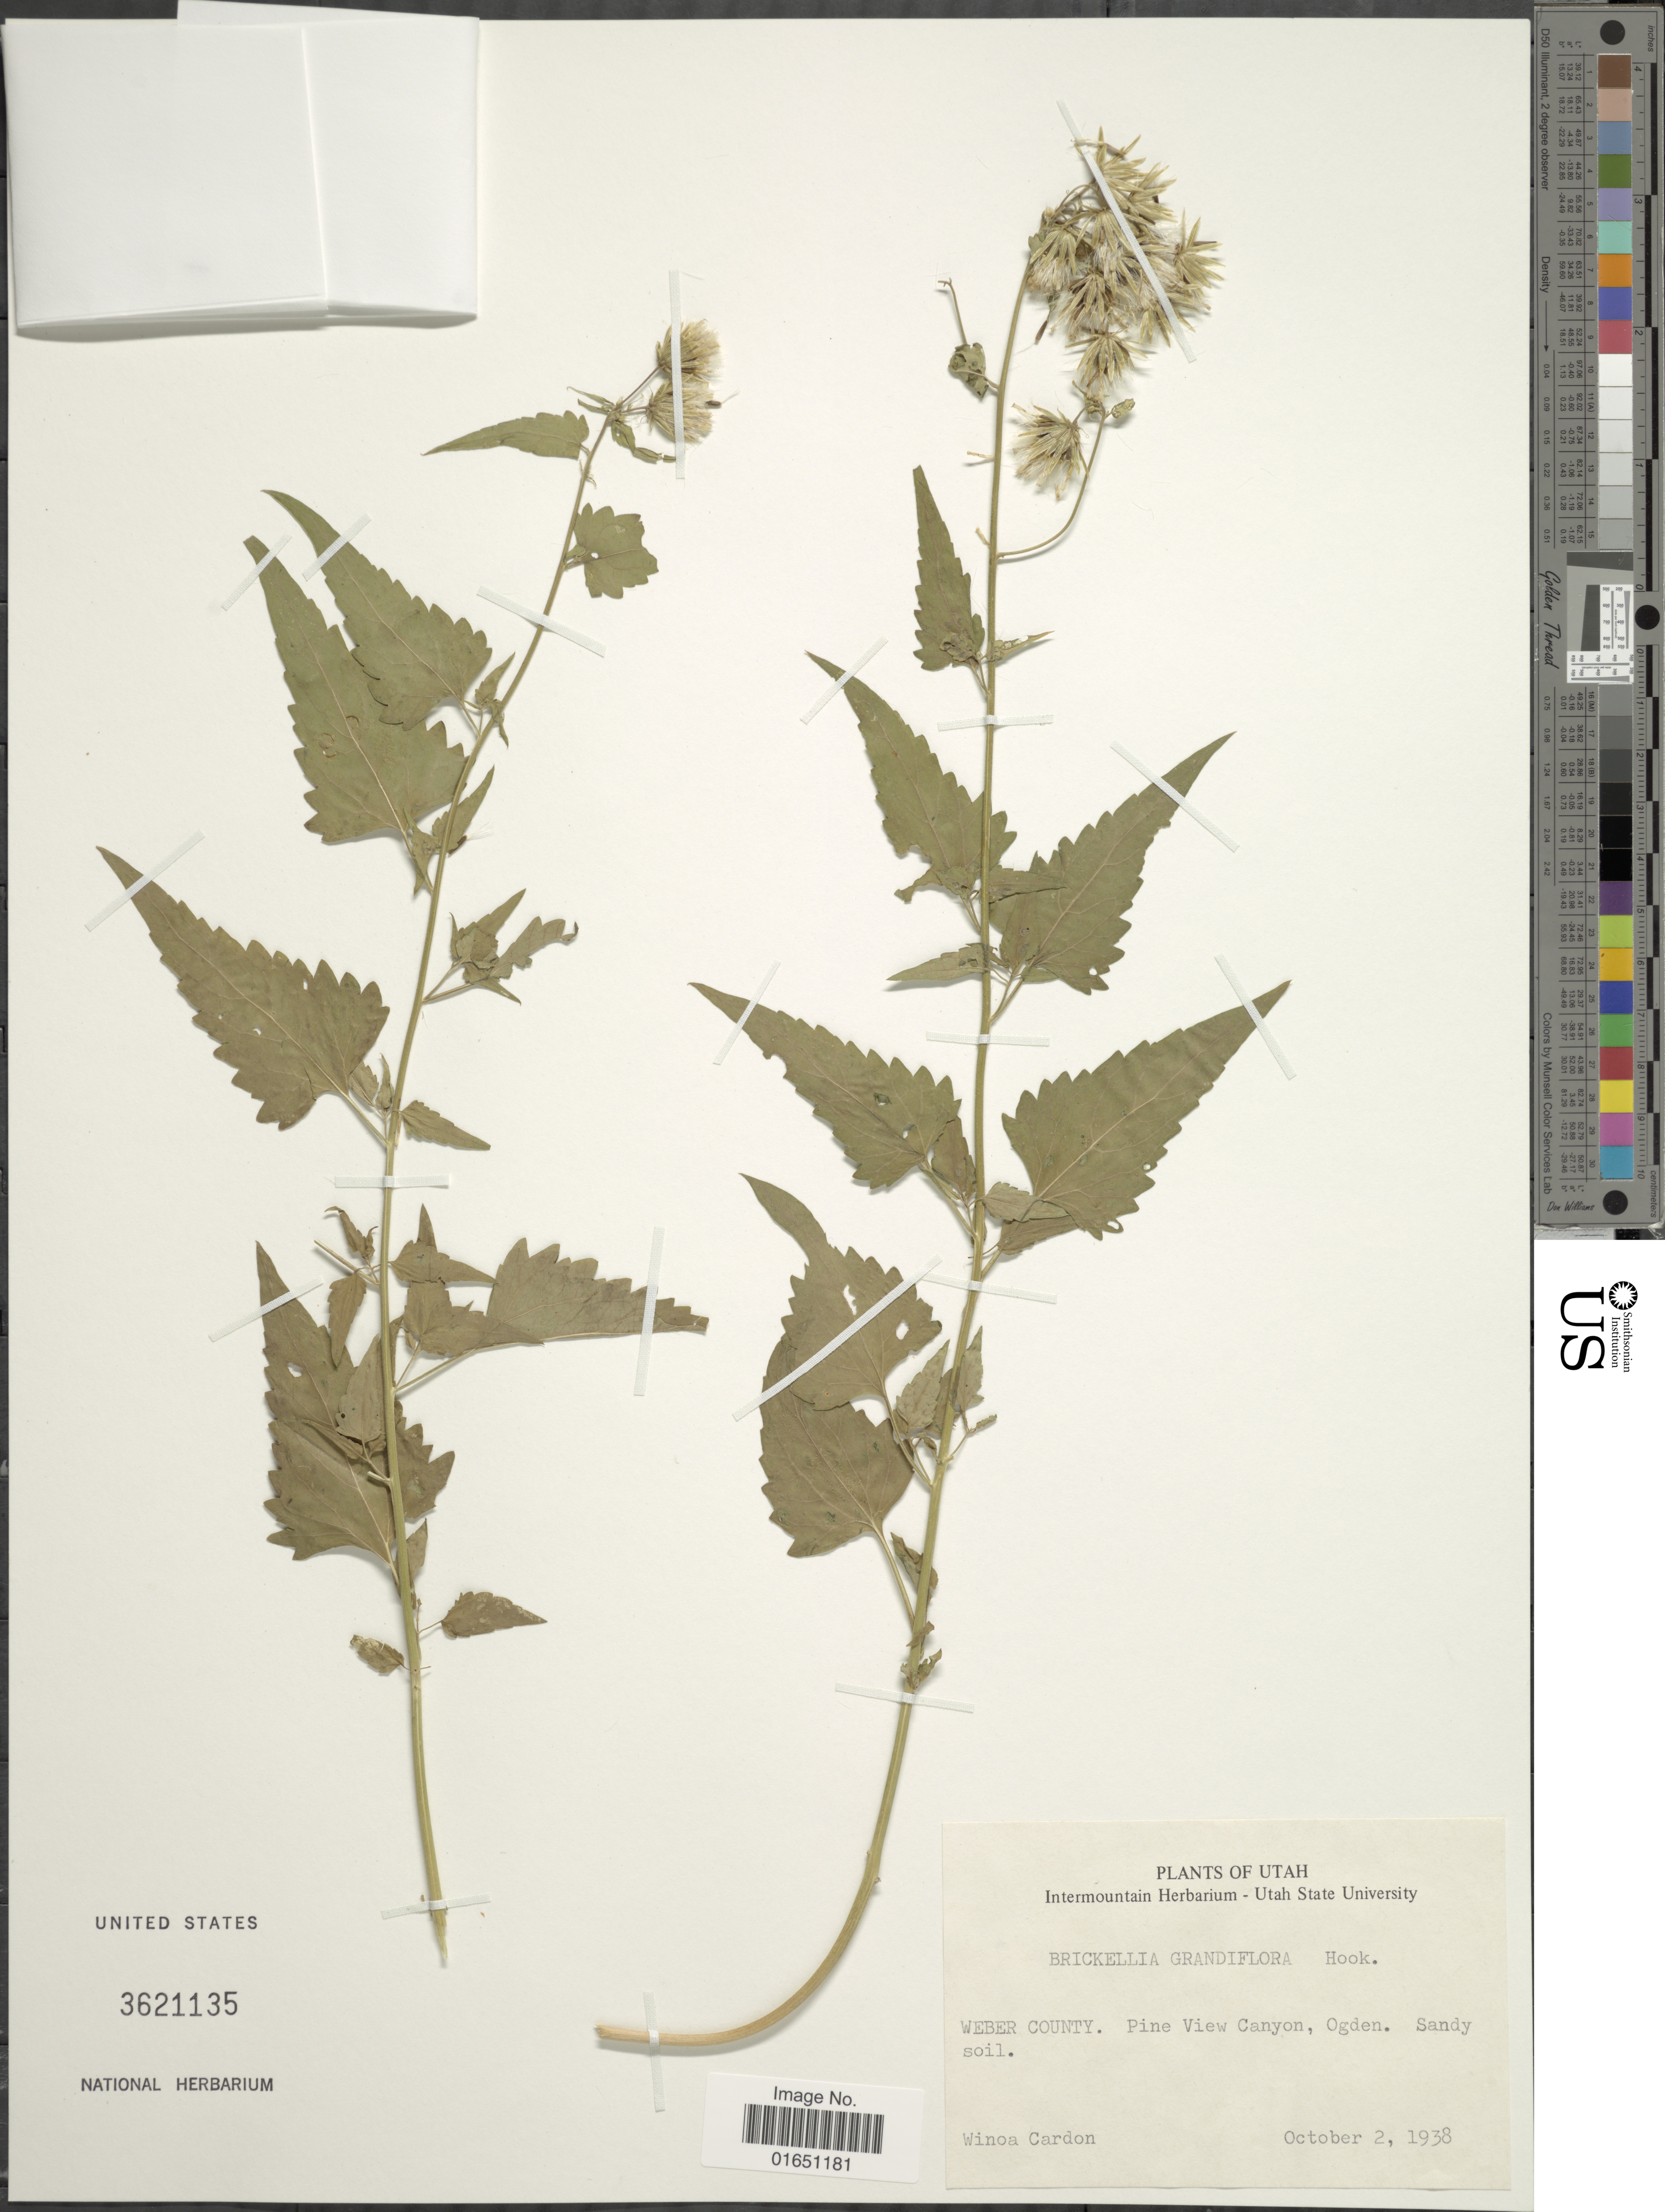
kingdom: Plantae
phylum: Tracheophyta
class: Magnoliopsida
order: Asterales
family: Asteraceae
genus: Brickellia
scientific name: Brickellia grandiflora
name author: (Hook.) Nutt.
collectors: W. Cardon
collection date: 1938-10-02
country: United States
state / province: Utah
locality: Weber County, Pine View Canyon, Ogden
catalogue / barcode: US 3621135